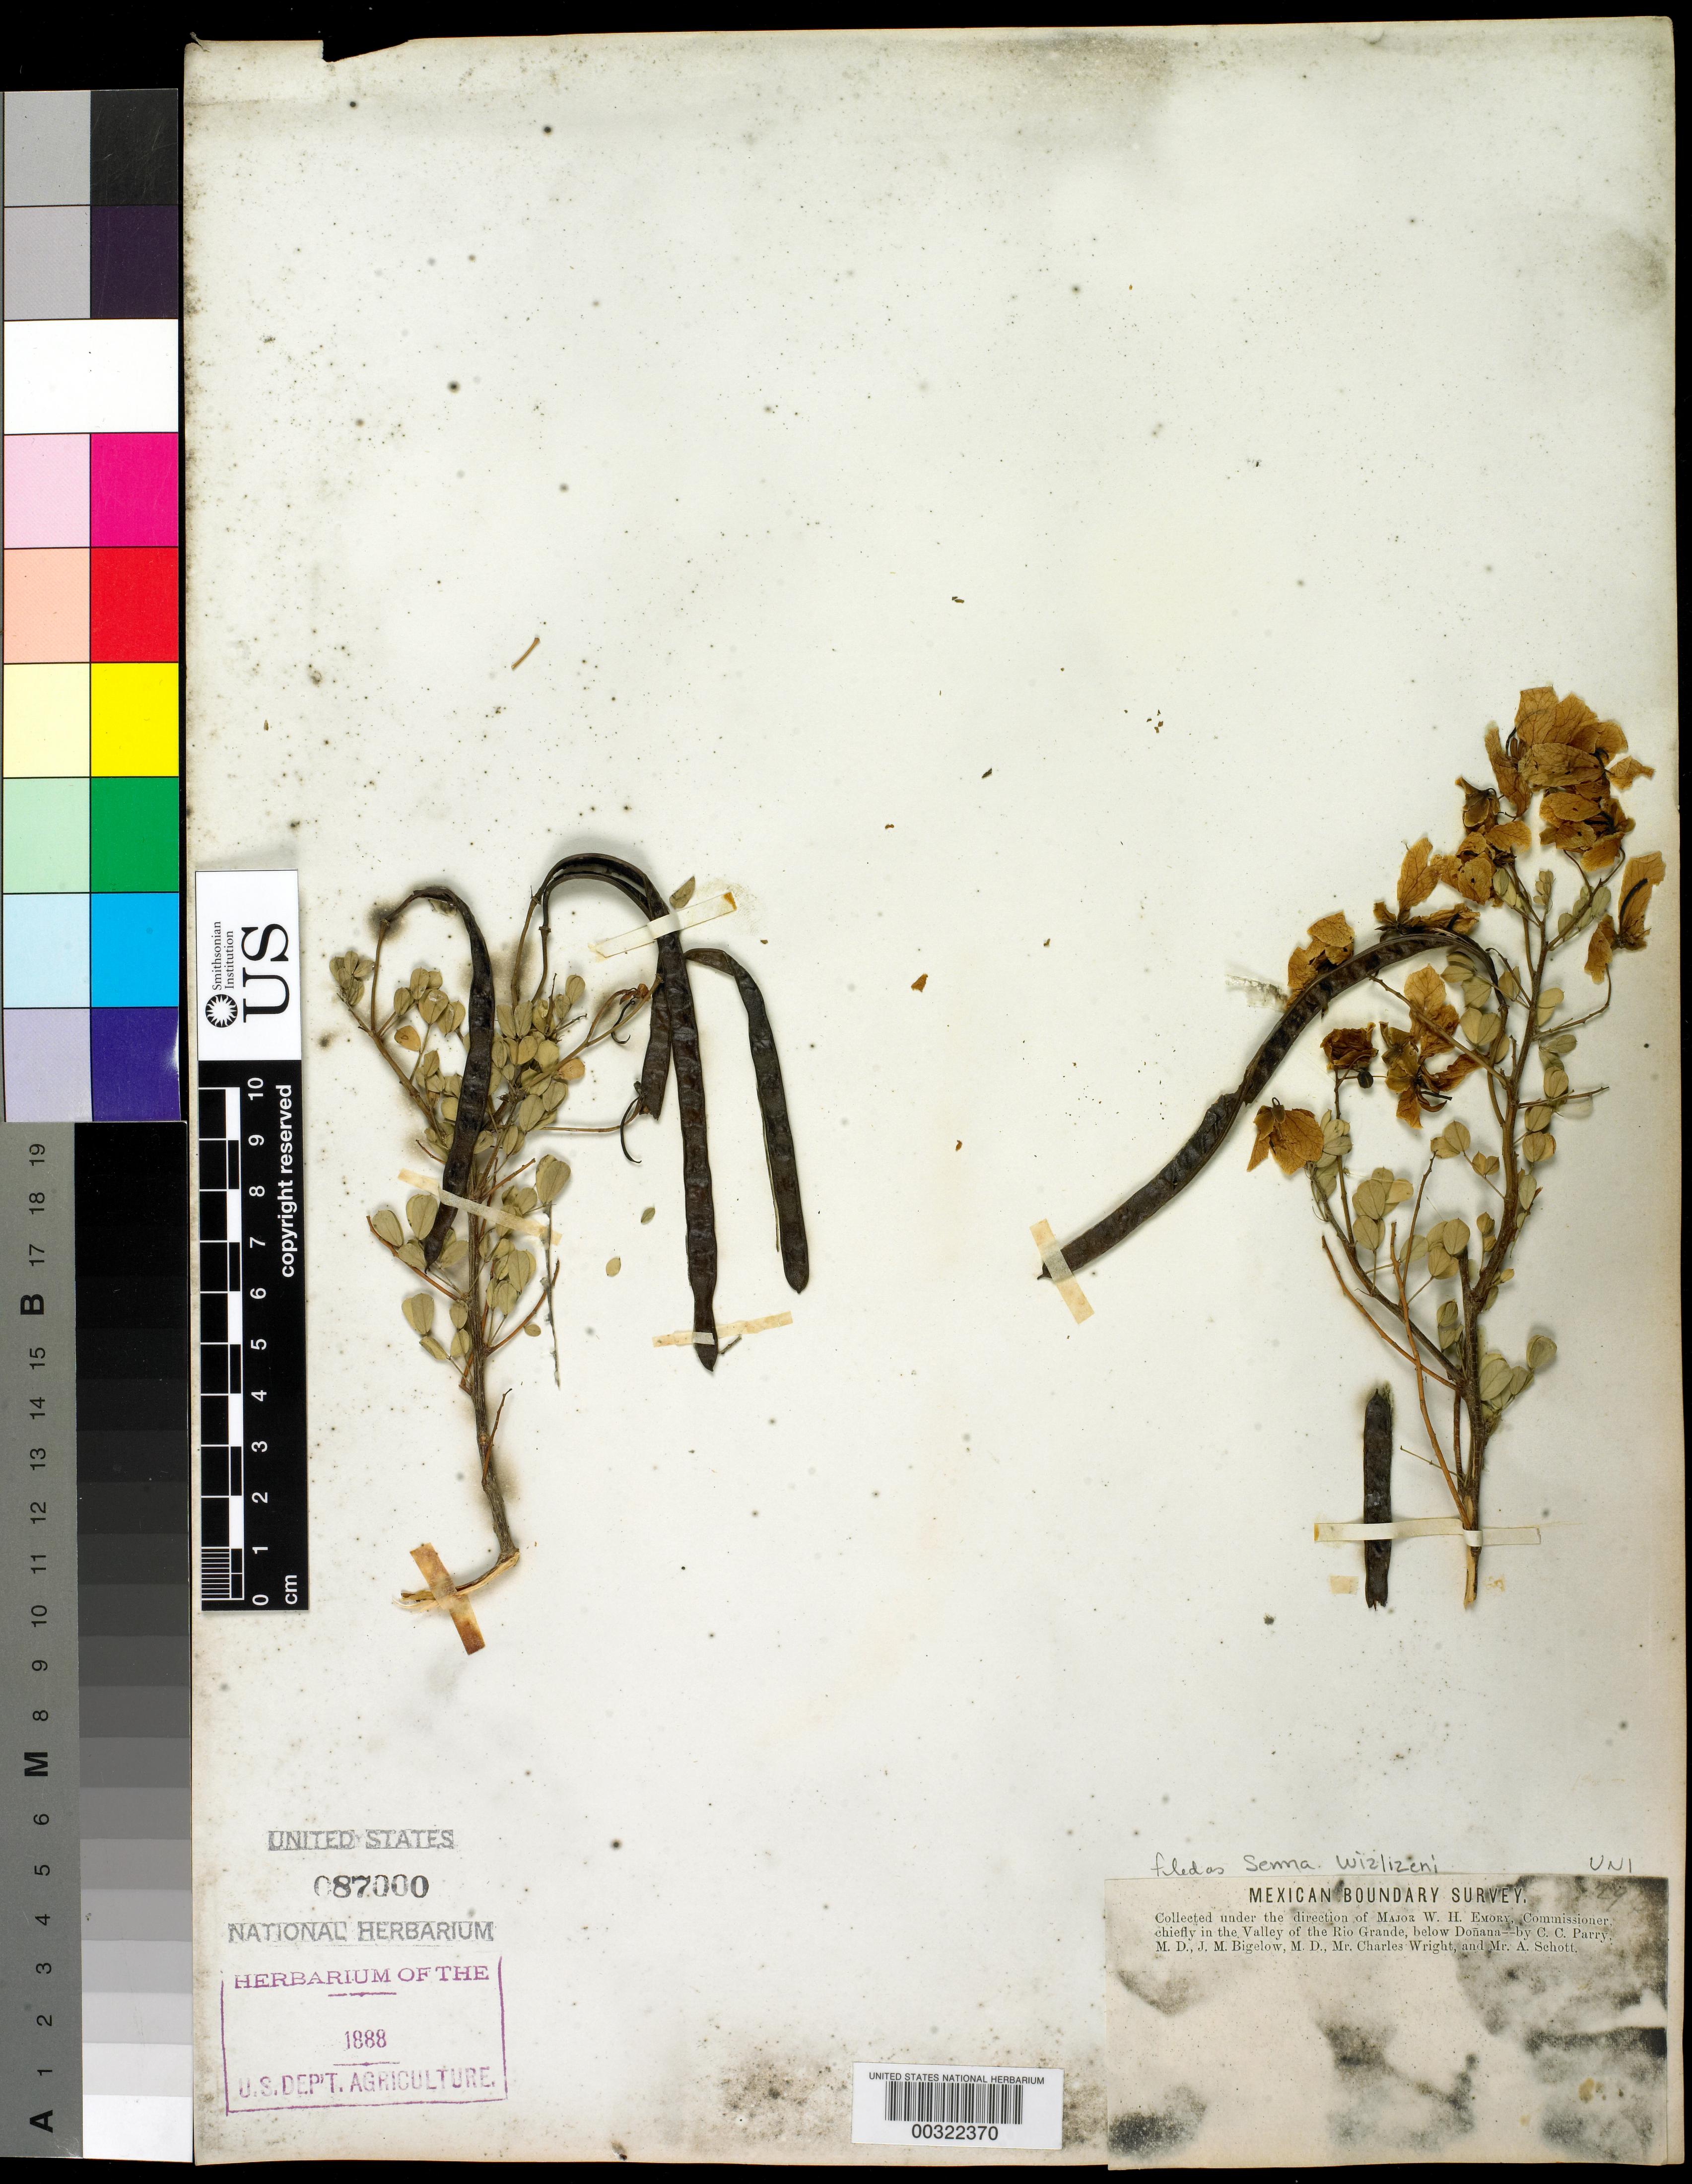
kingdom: Plantae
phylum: Tracheophyta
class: Magnoliopsida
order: Fabales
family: Fabaceae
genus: Senna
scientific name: Senna wislizeni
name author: (A. Gray) H.S. Irwin & Barneby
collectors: C. C. Parry, J. M. Bigelow, C. Wright & A. L. Schott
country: Mexico / United States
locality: In the valley of the Rio Grande below Donana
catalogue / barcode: US 87000